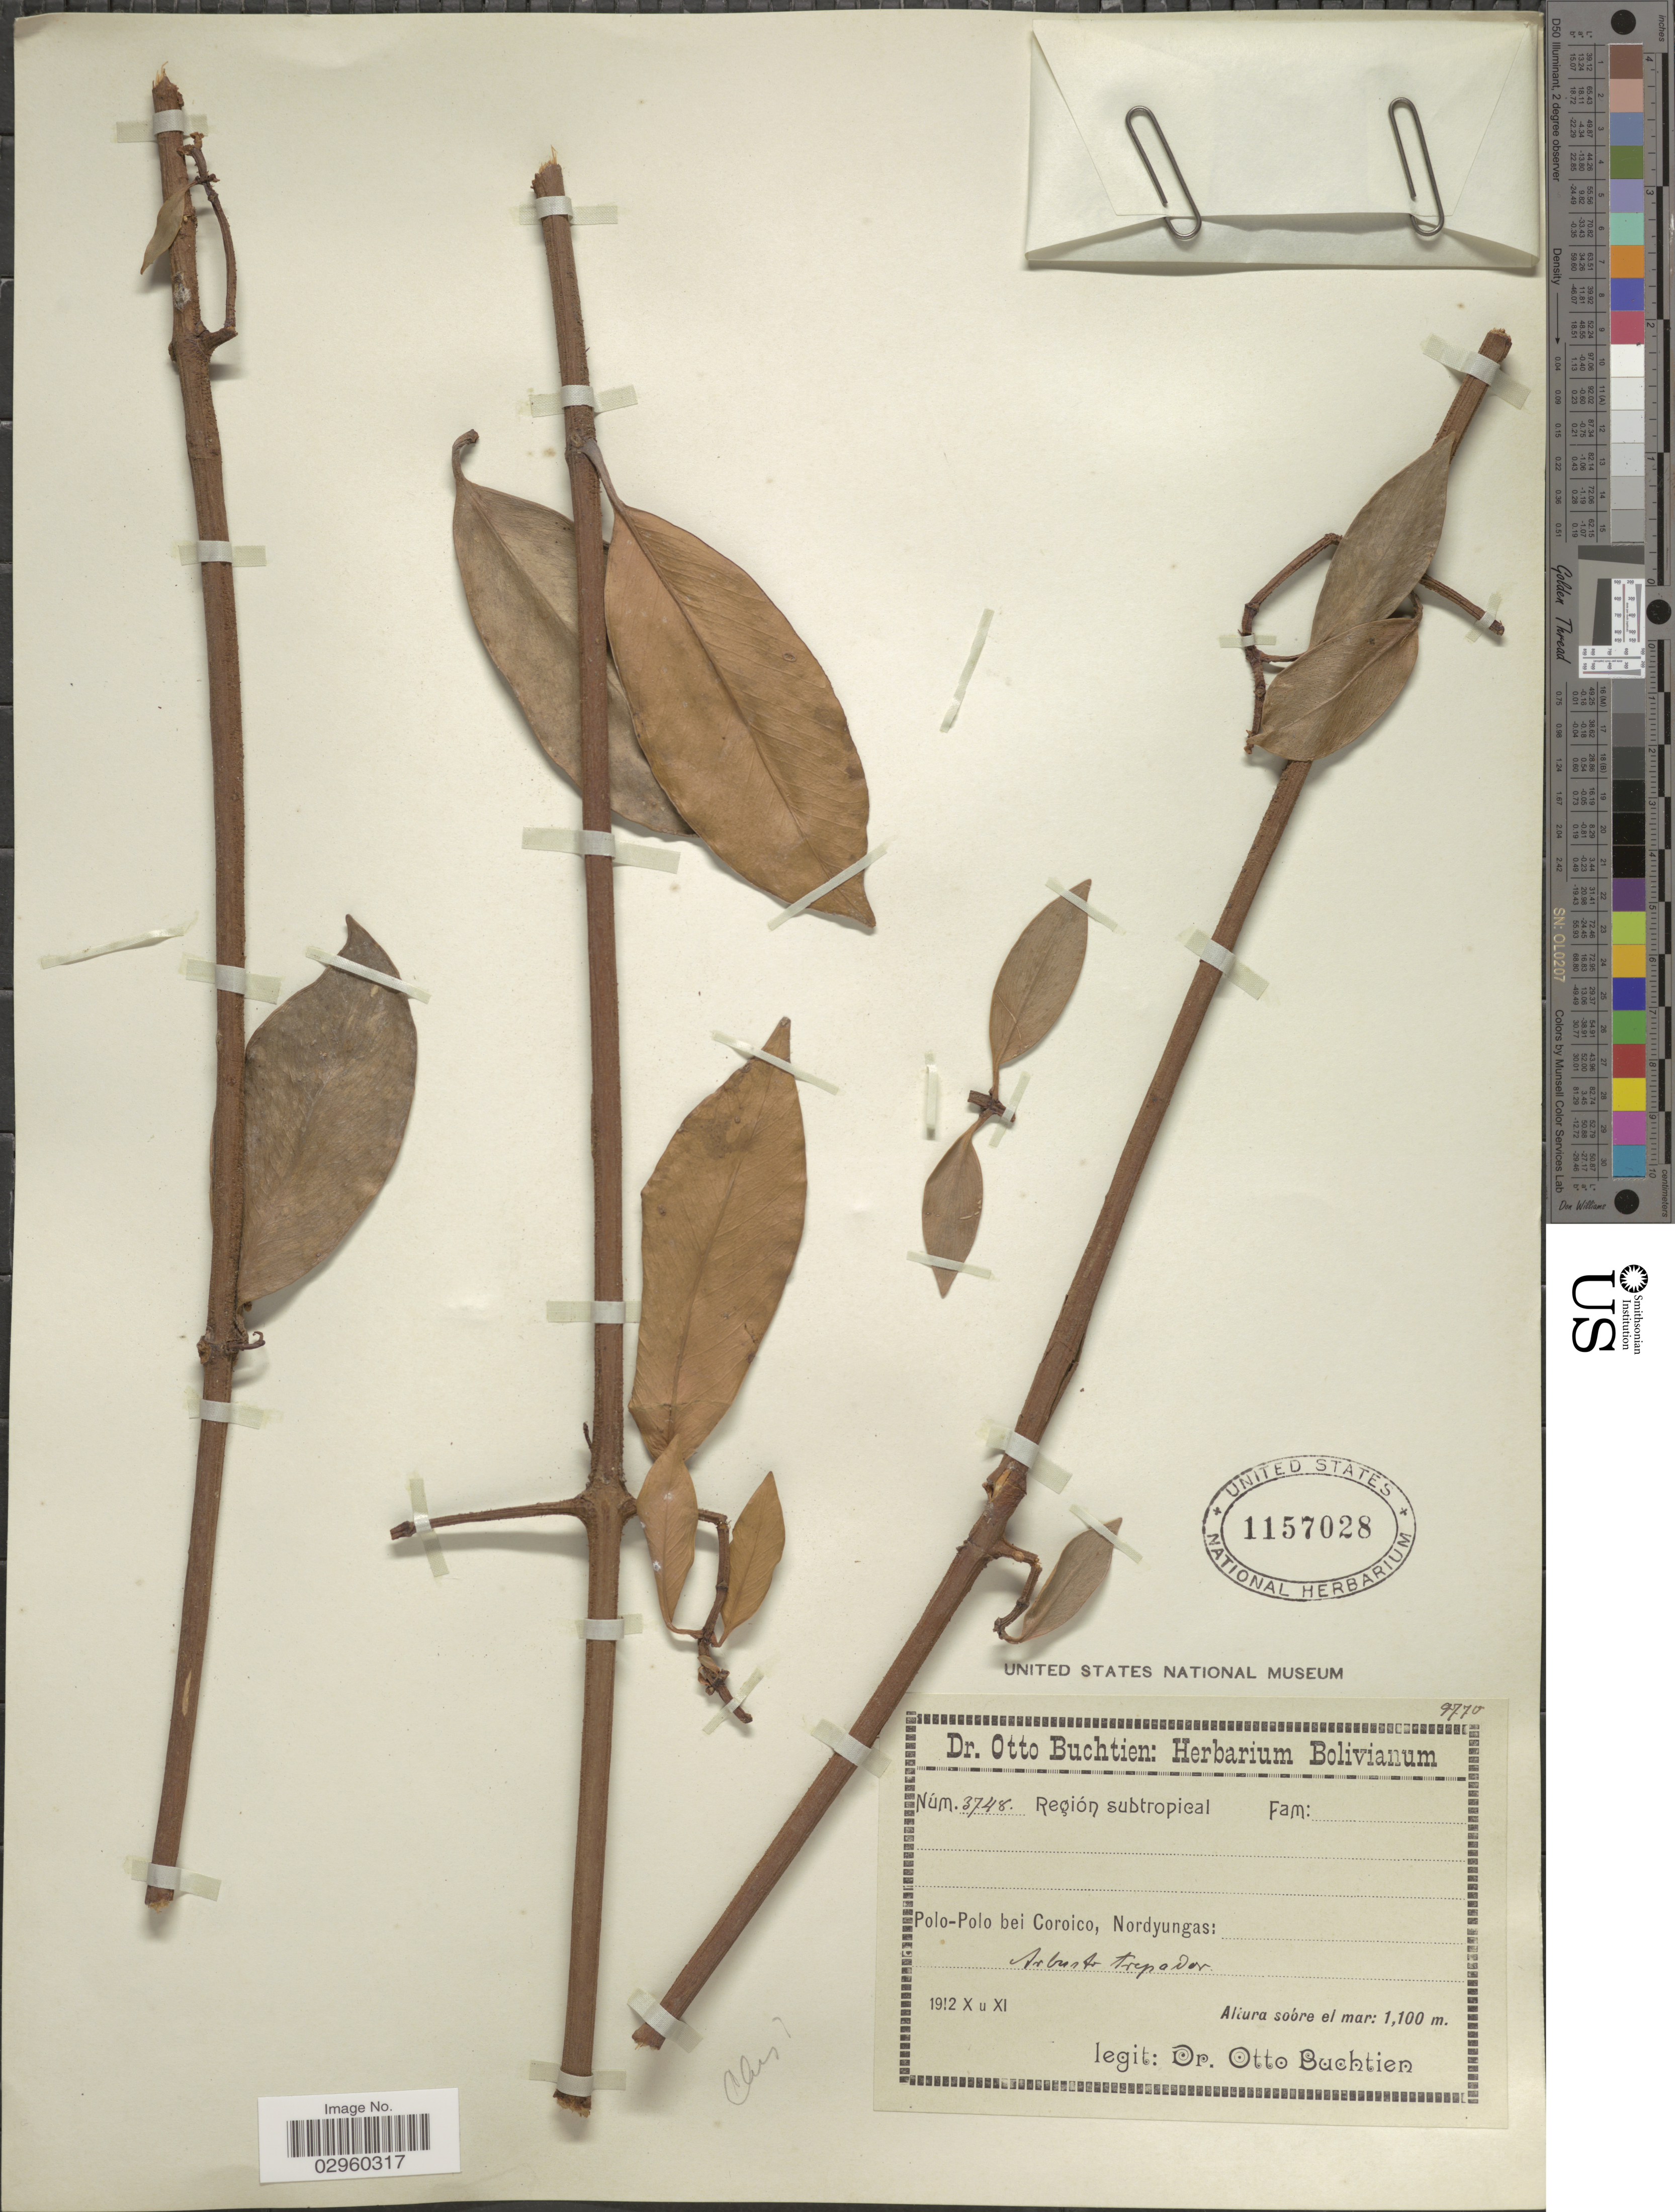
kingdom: Plantae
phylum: Tracheophyta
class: Magnoliopsida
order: Malpighiales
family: Clusiaceae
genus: Clusia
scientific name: Clusia sp.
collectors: O. Buchtien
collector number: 3748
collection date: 1912-10/1912-11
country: Bolivia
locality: Polo-Polo bei Coroico, Nordyungas.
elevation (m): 1100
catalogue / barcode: US 1157028